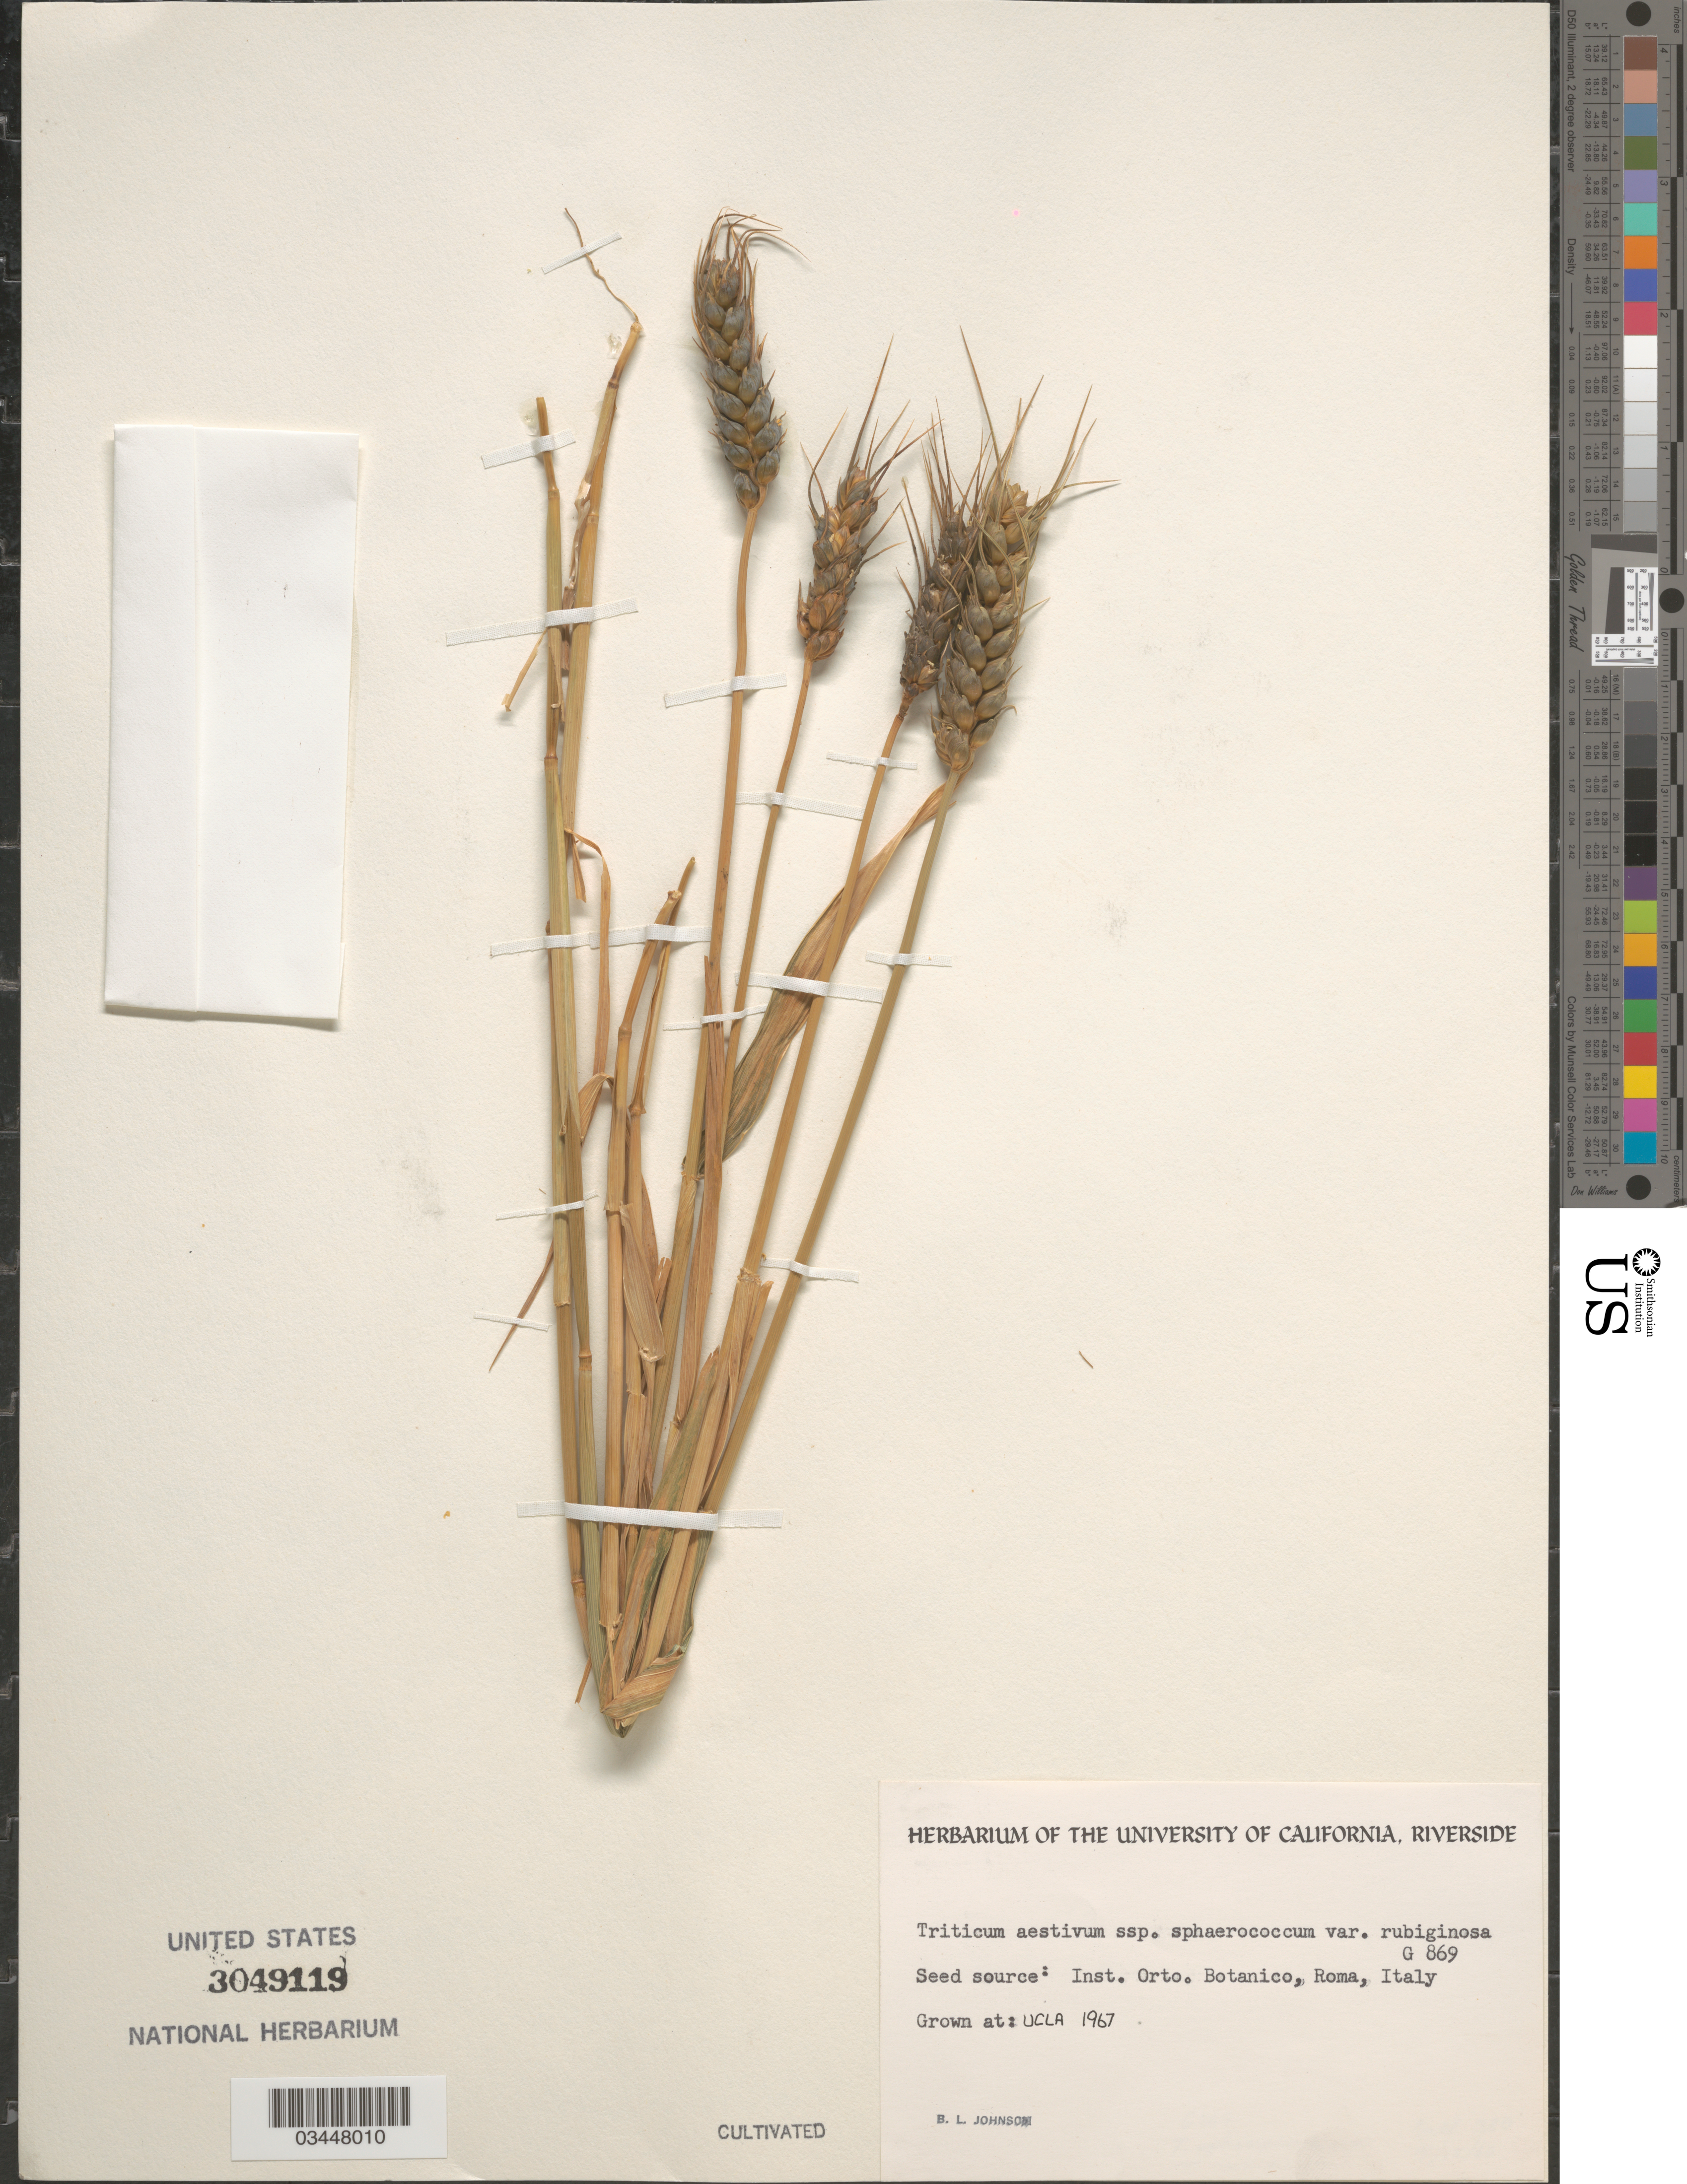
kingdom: Plantae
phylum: Tracheophyta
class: Liliopsida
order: Poales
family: Poaceae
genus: Triticum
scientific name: Triticum aestivum subsp. sphaerococcum var. rubiginosa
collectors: B. Johnson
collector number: G869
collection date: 1967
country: United States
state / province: California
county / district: Los Angeles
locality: UCLA.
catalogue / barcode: US 3049119